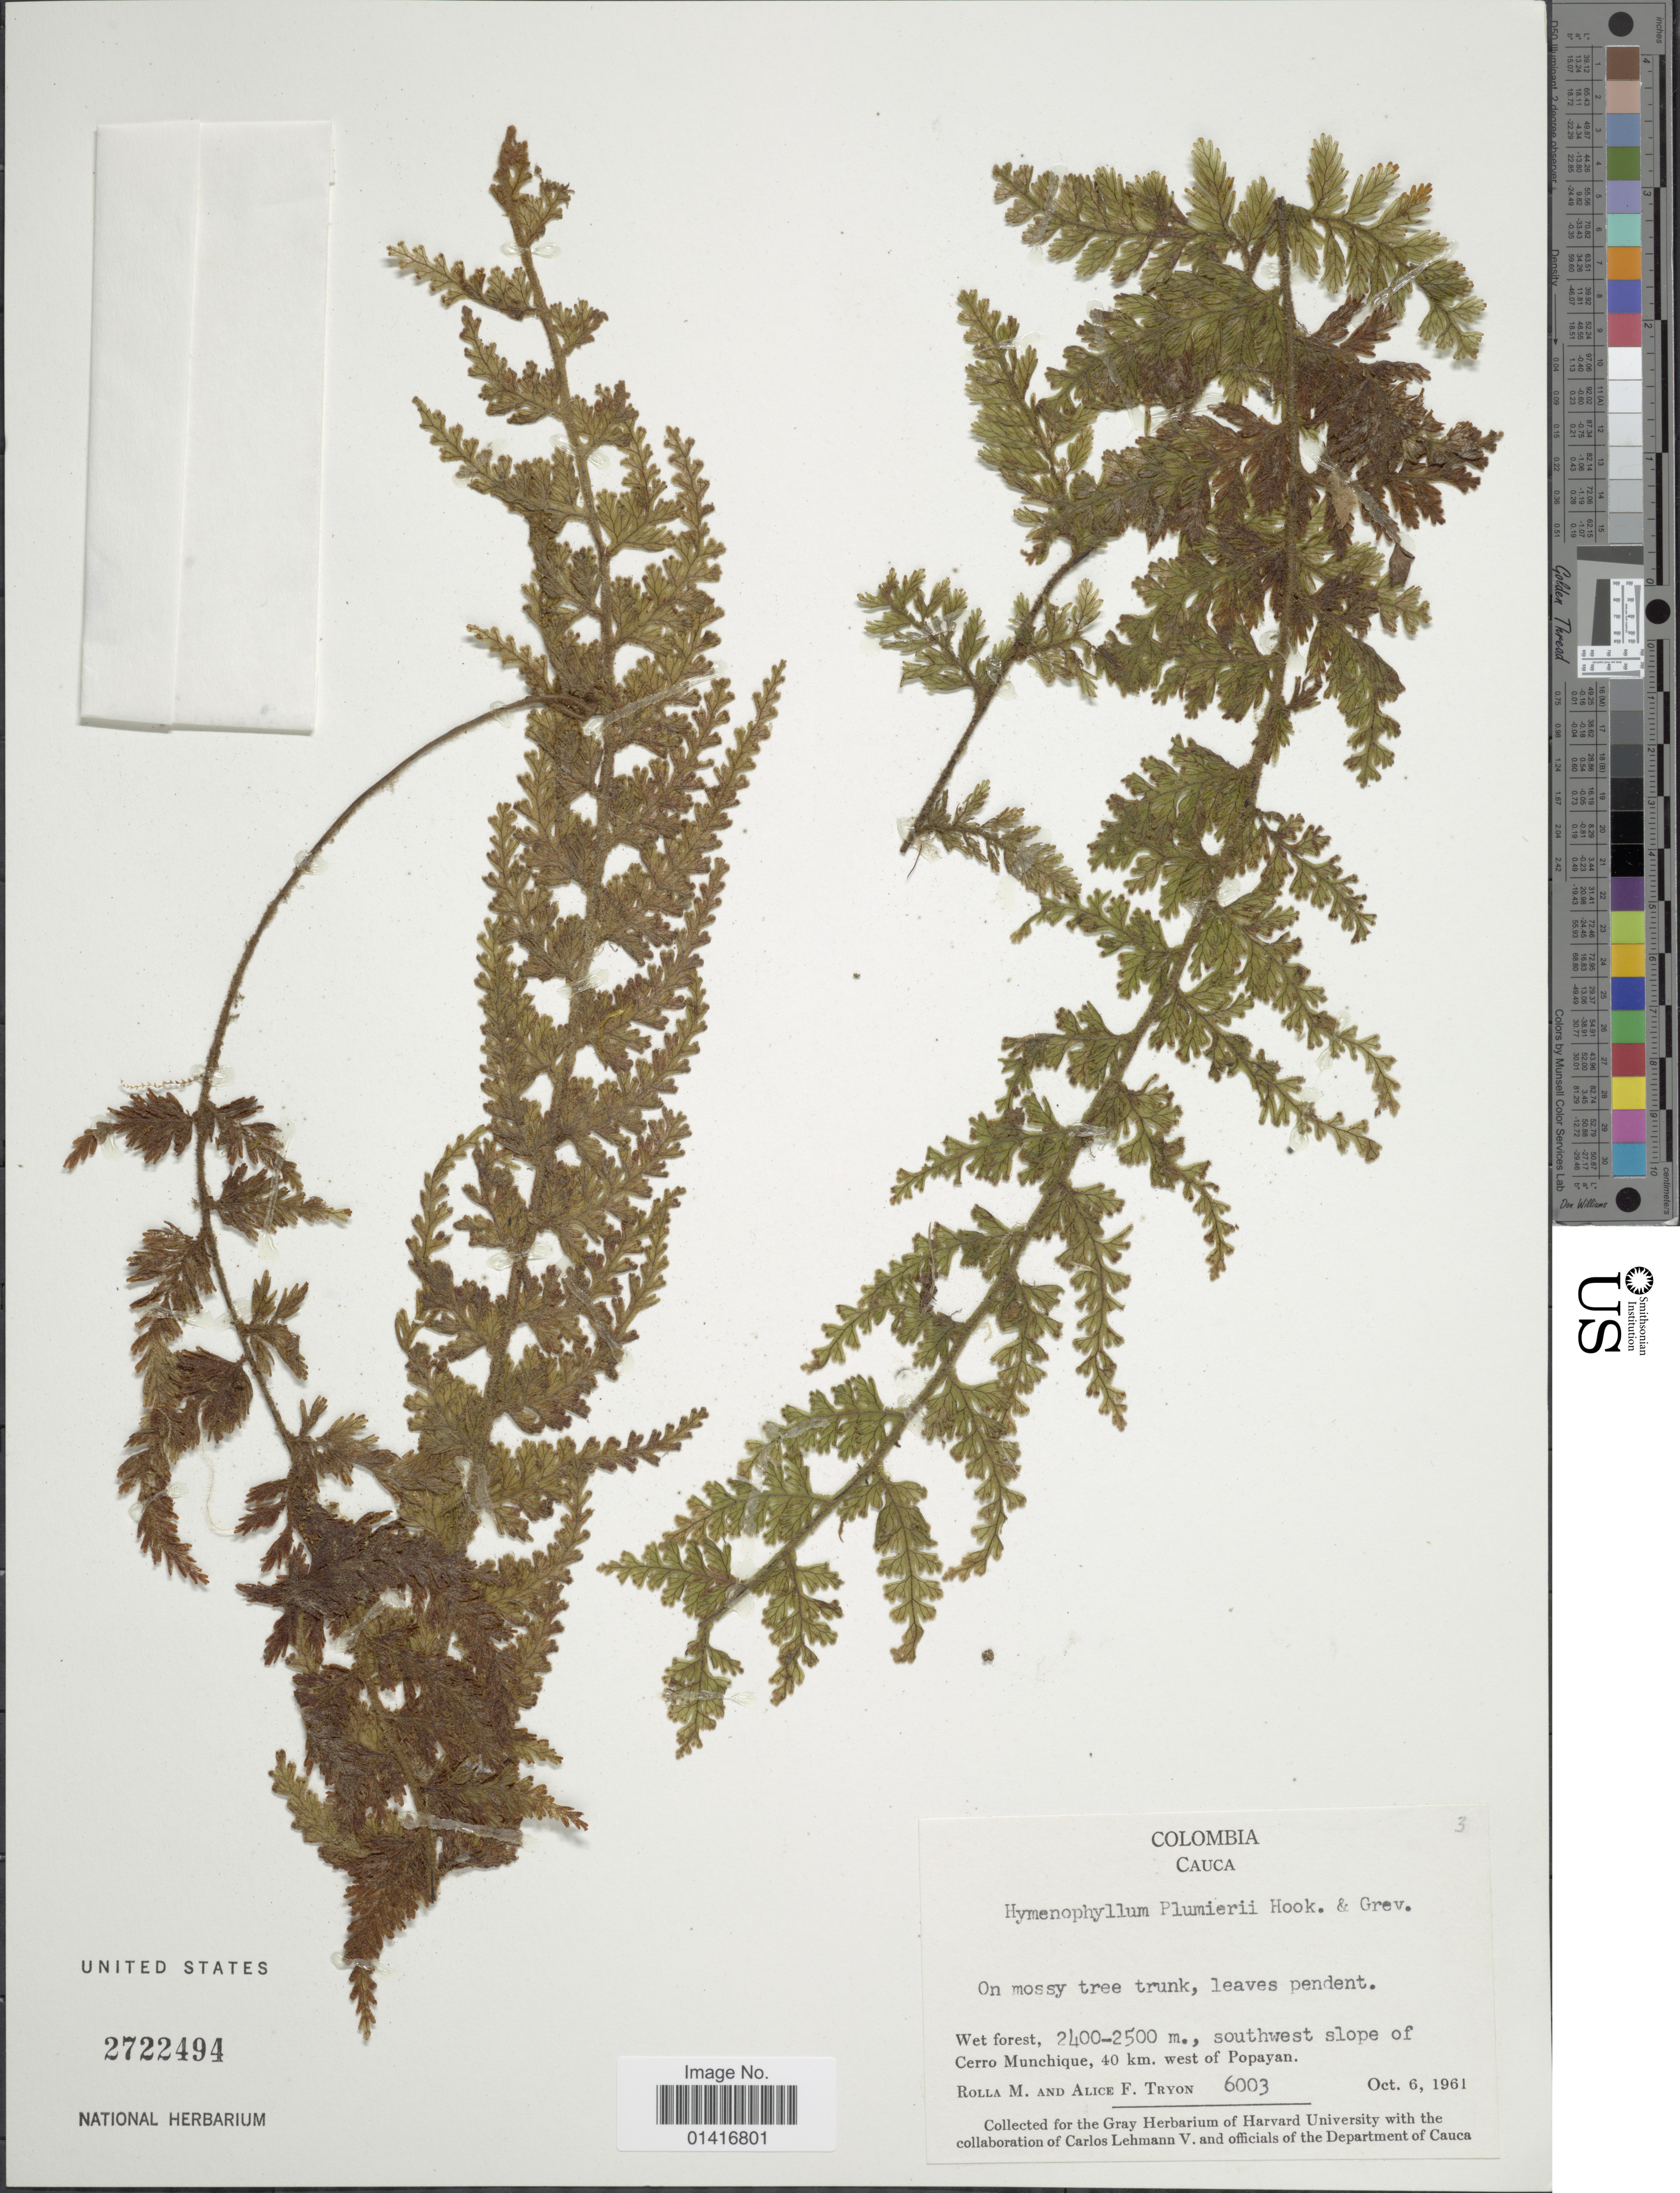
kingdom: Plantae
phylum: Tracheophyta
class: Polypodiopsida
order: Hymenophyllales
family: Hymenophyllaceae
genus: Hymenophyllum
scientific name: Hymenophyllum plumieri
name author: Hook. & Grev.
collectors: M. Rolla & A. F. Tryon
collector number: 6003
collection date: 1961-10-06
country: Colombia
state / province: Cauca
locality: Southwest slope of Cerro Munchique, 40 km. west of Popayan.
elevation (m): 2400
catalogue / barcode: US 2722494